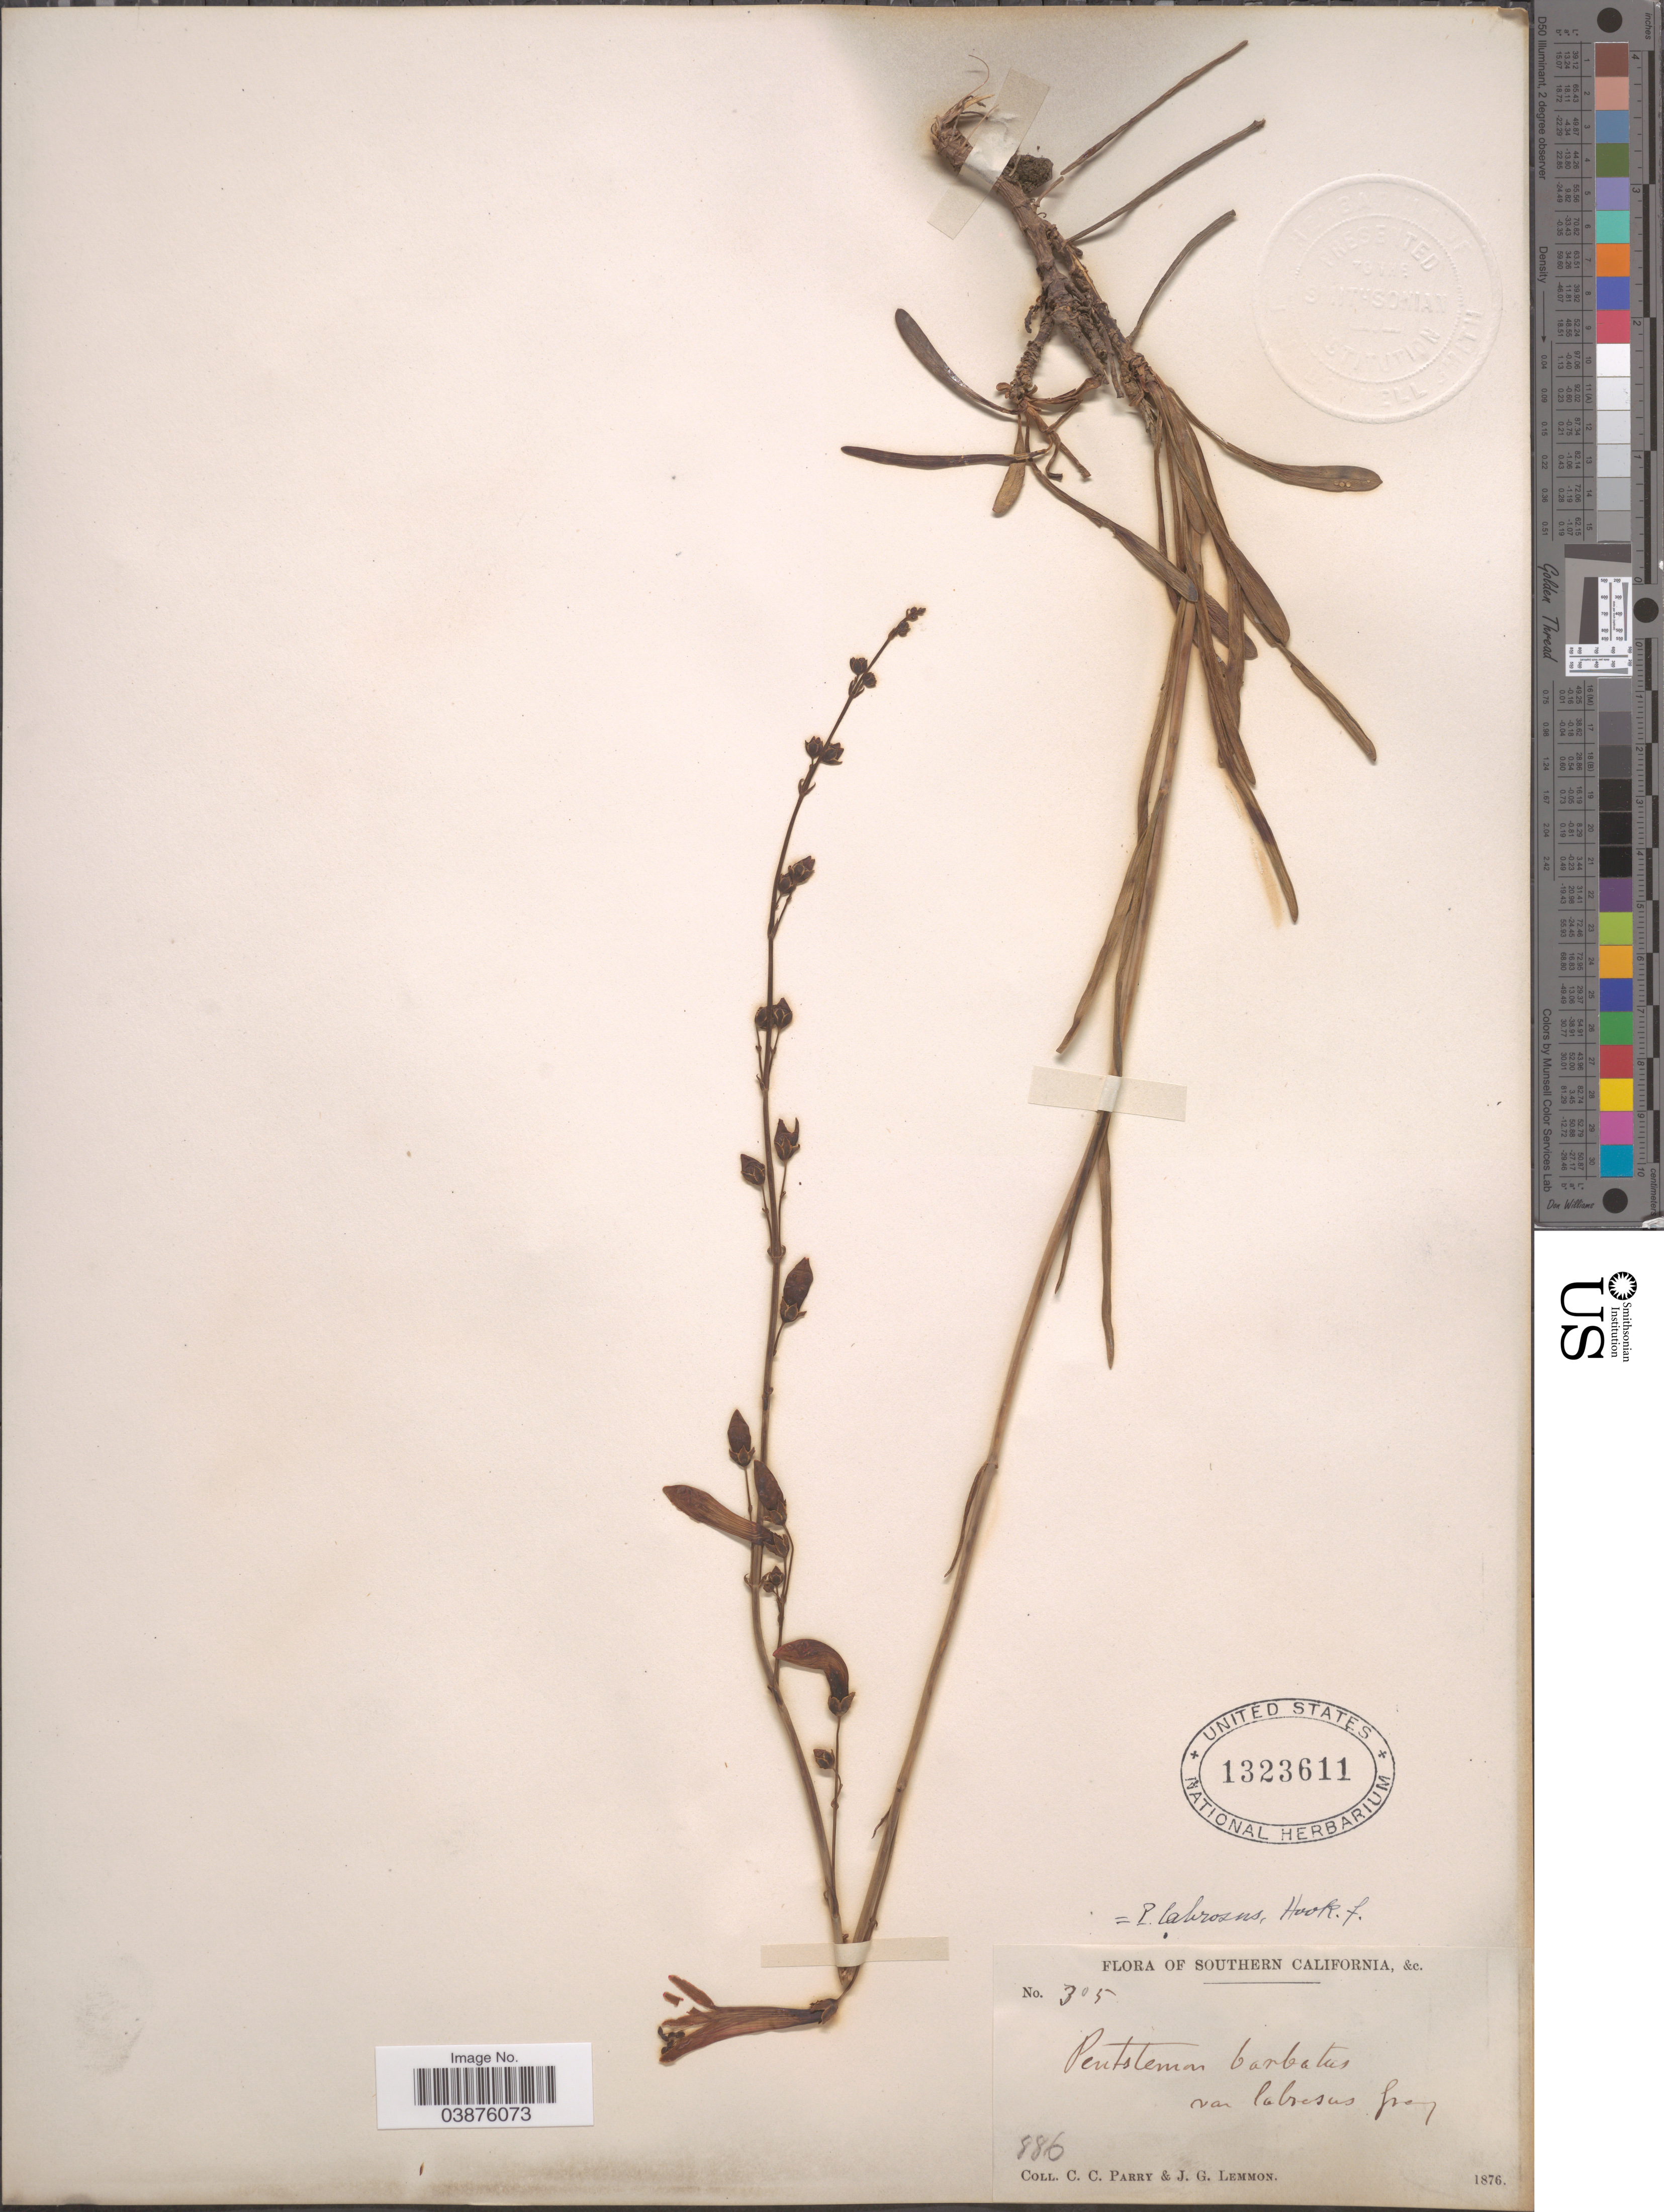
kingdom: Plantae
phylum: Tracheophyta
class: Magnoliopsida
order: Lamiales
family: Plantaginaceae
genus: Penstemon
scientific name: Penstemon labrosus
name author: (A. Gray) Mast. ex Hook. f.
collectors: C. C. Parry & J. Lemmon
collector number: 305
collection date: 1876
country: United States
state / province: California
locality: Southern California.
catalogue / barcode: US 1323611